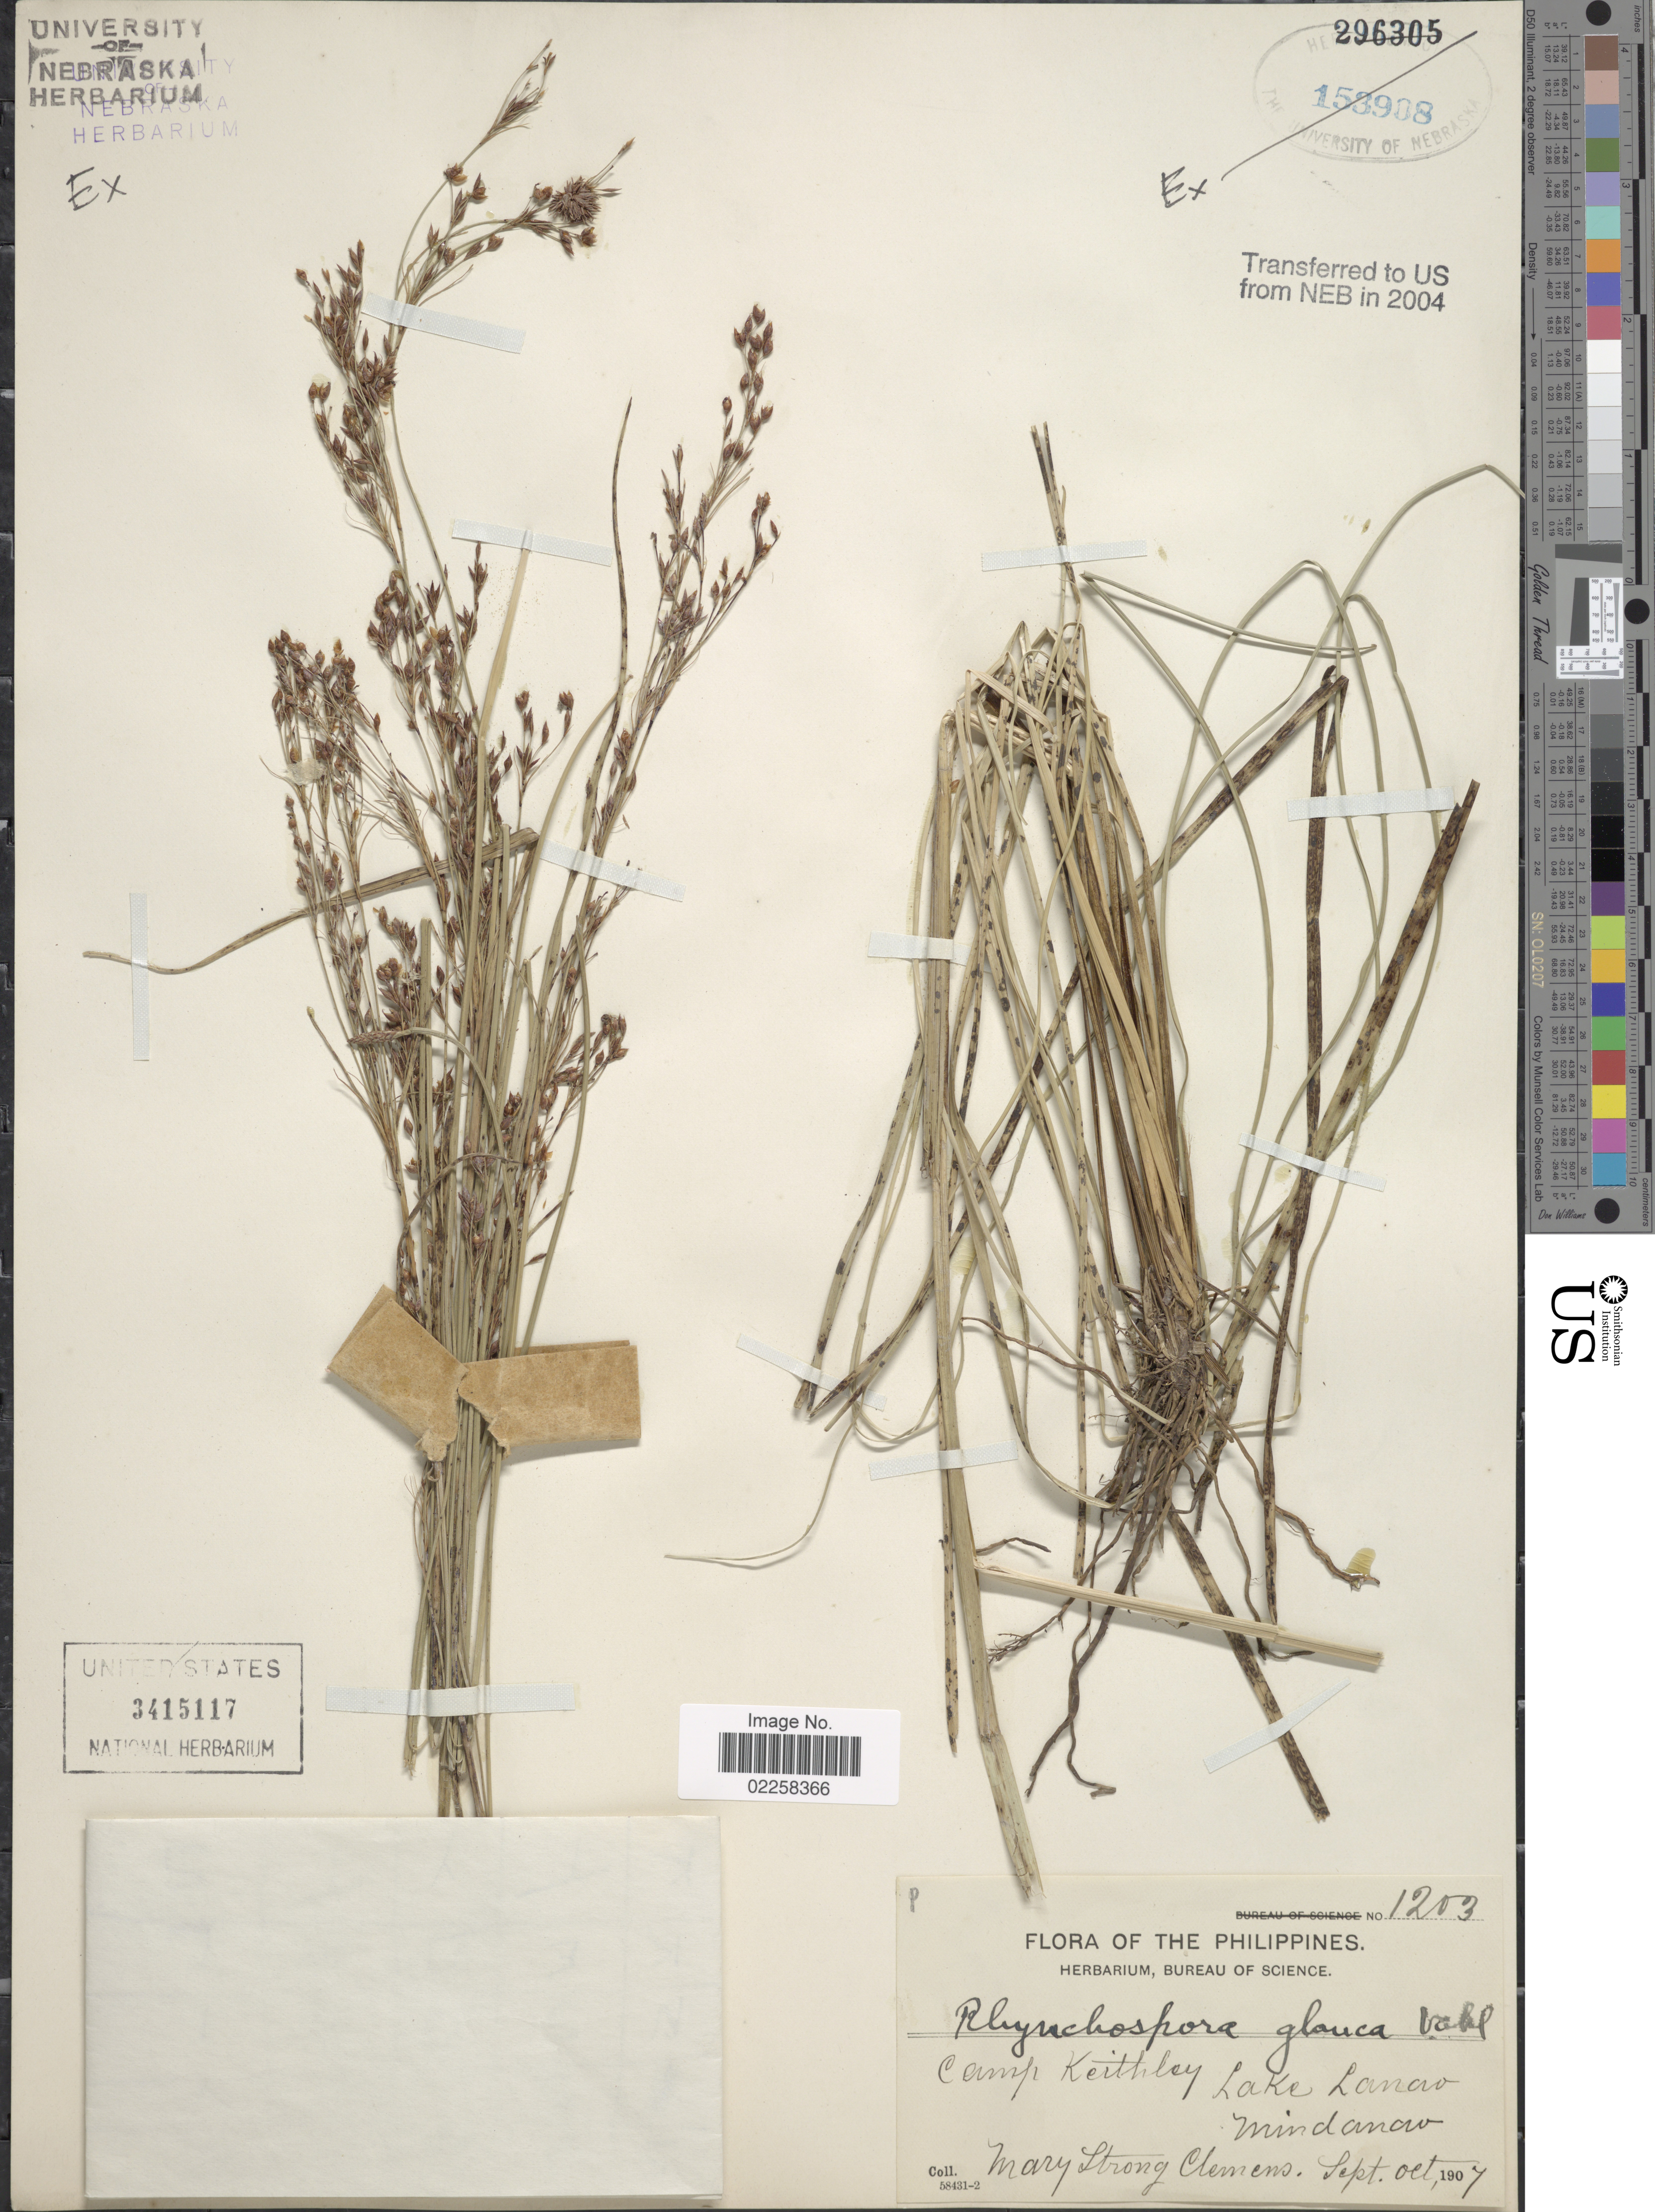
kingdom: Plantae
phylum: Tracheophyta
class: Liliopsida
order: Poales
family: Cyperaceae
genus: Rhynchospora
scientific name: Rhynchospora rugosa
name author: (Vahl) Gale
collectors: M. S. Clemens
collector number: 1203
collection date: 1907-09/1907-10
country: Philippines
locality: Camp Keithley, Lake Lanao, Mindanao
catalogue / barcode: US 3415117